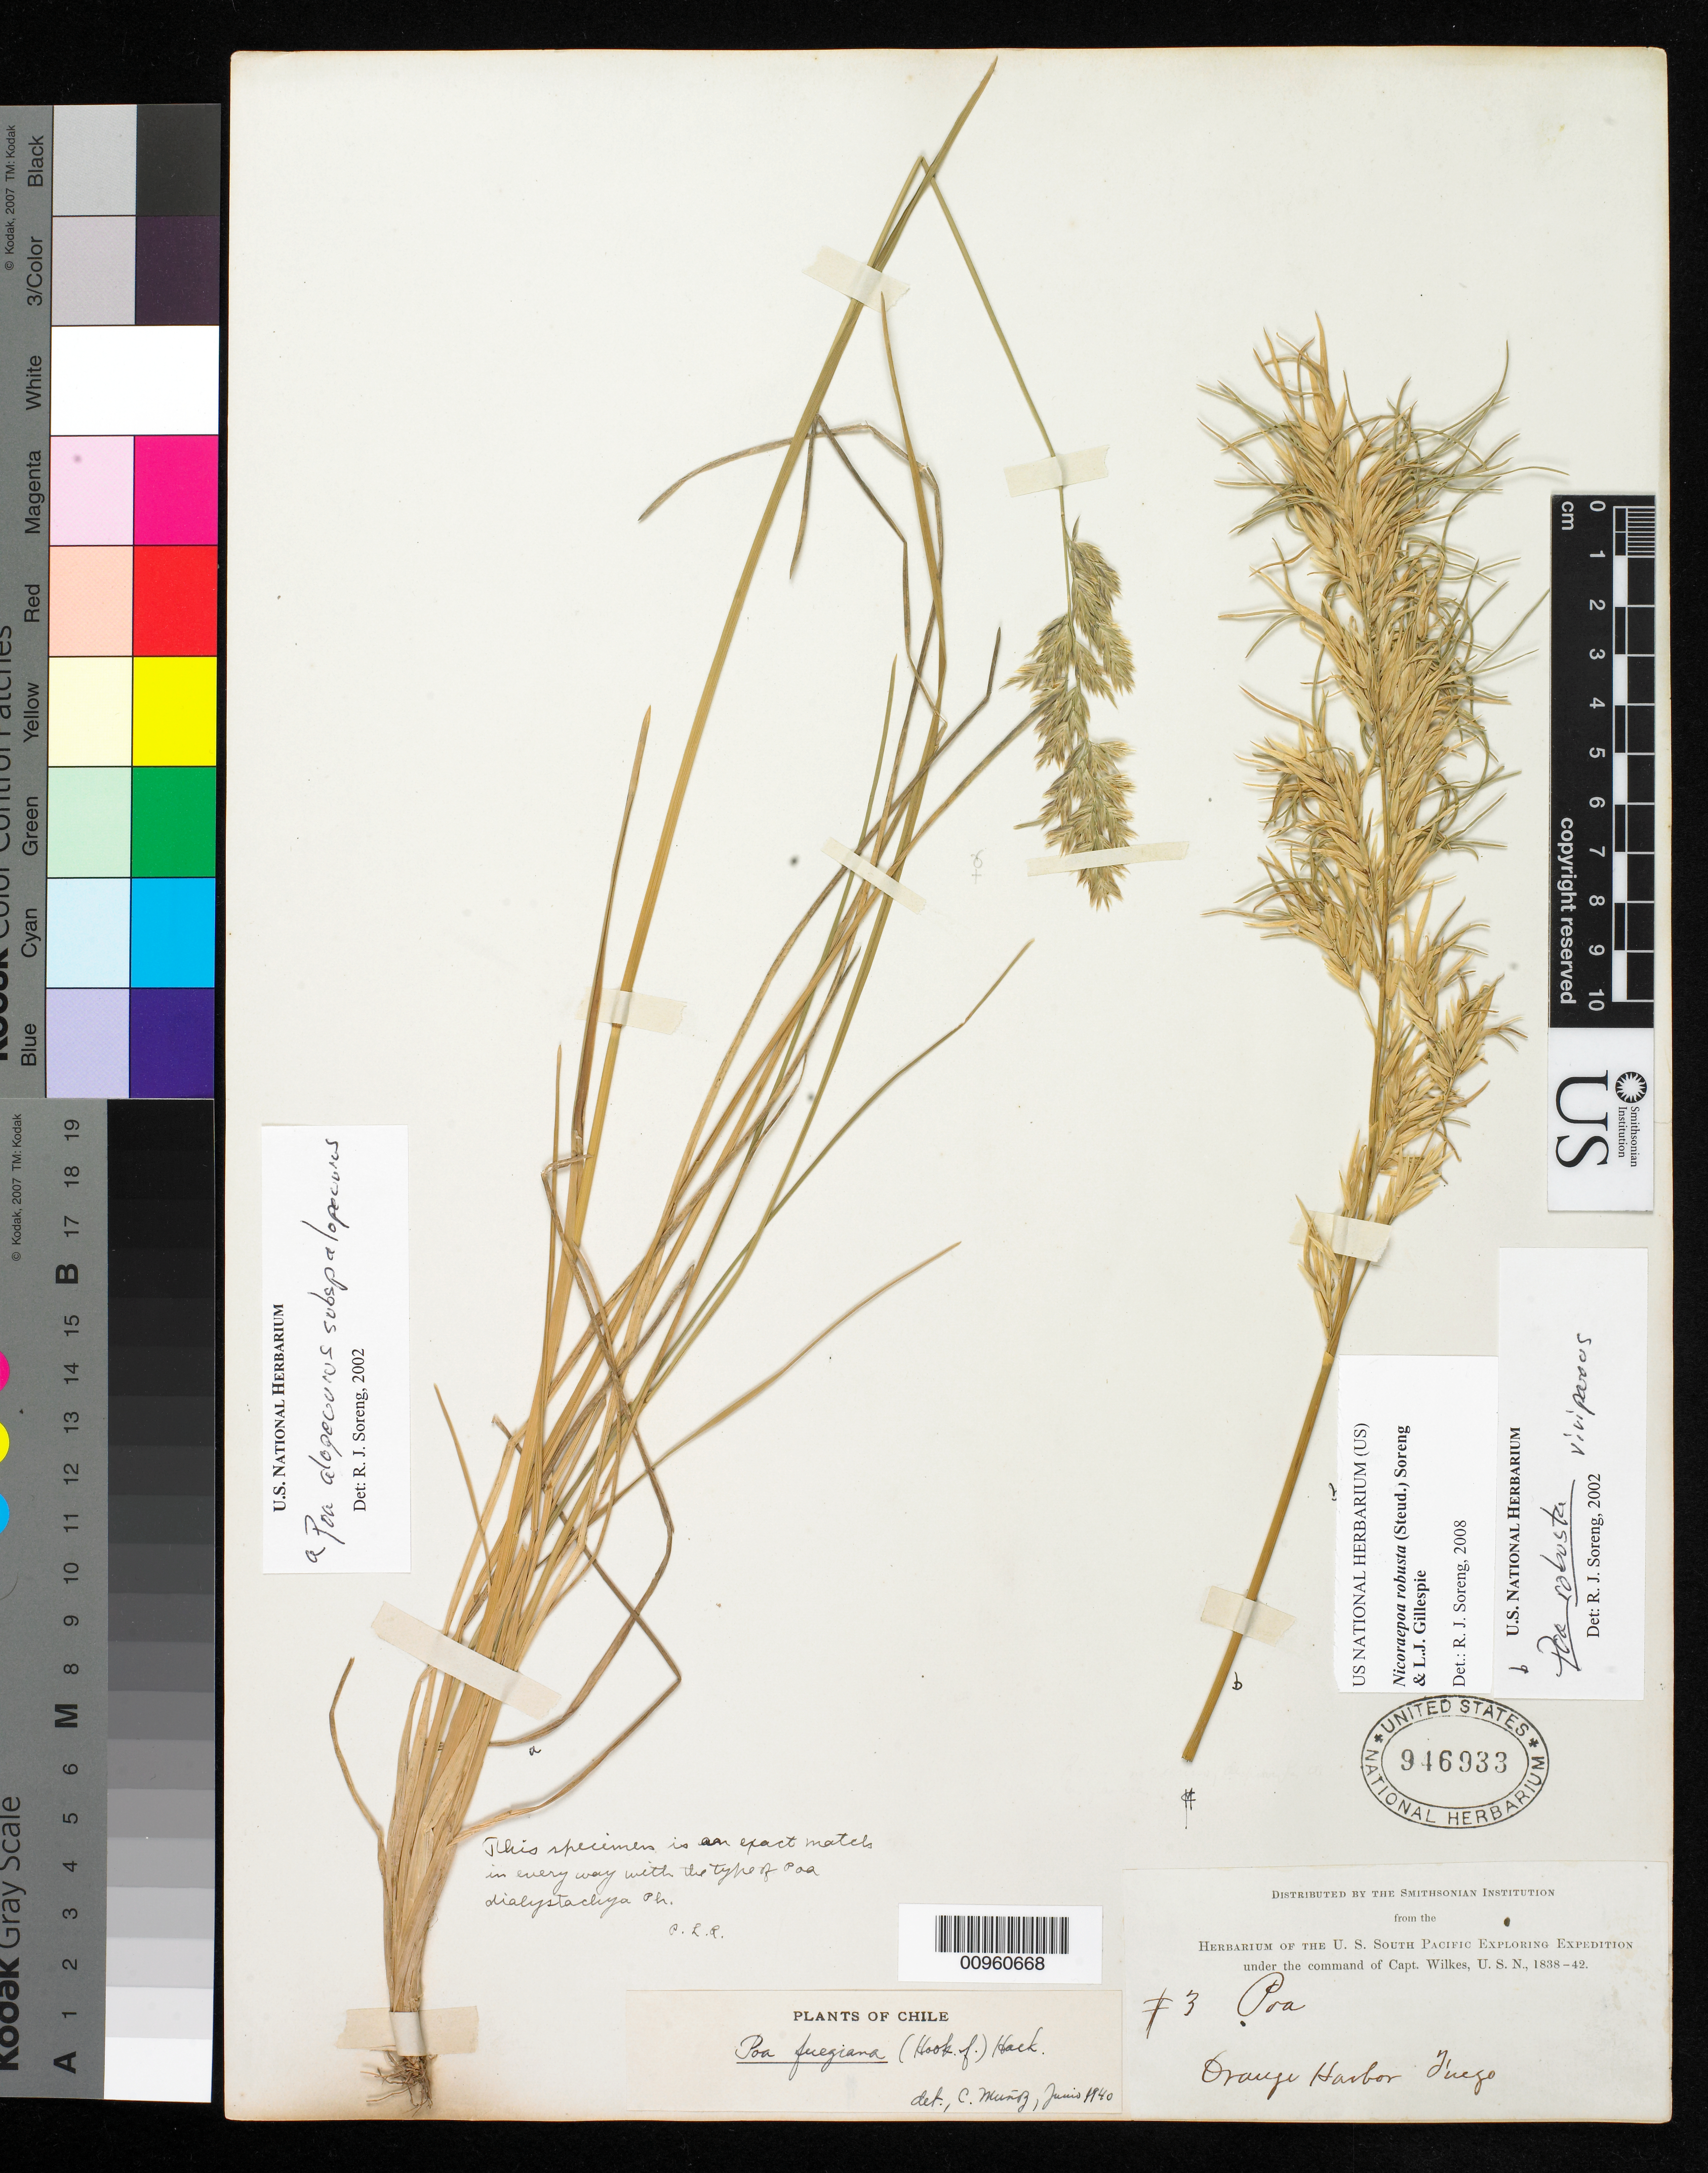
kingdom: Plantae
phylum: Tracheophyta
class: Liliopsida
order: Poales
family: Poaceae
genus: Nicoraepoa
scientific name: Nicoraepoa robusta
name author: (Steud.) Soreng & L.J. Gillespie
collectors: Wilkes Explor. Exped.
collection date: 1838/1842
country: Chile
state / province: Magallanes y de la Antártica Chilena (XII)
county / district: Tierra del Fuego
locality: Orange Harbor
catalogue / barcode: US 946933